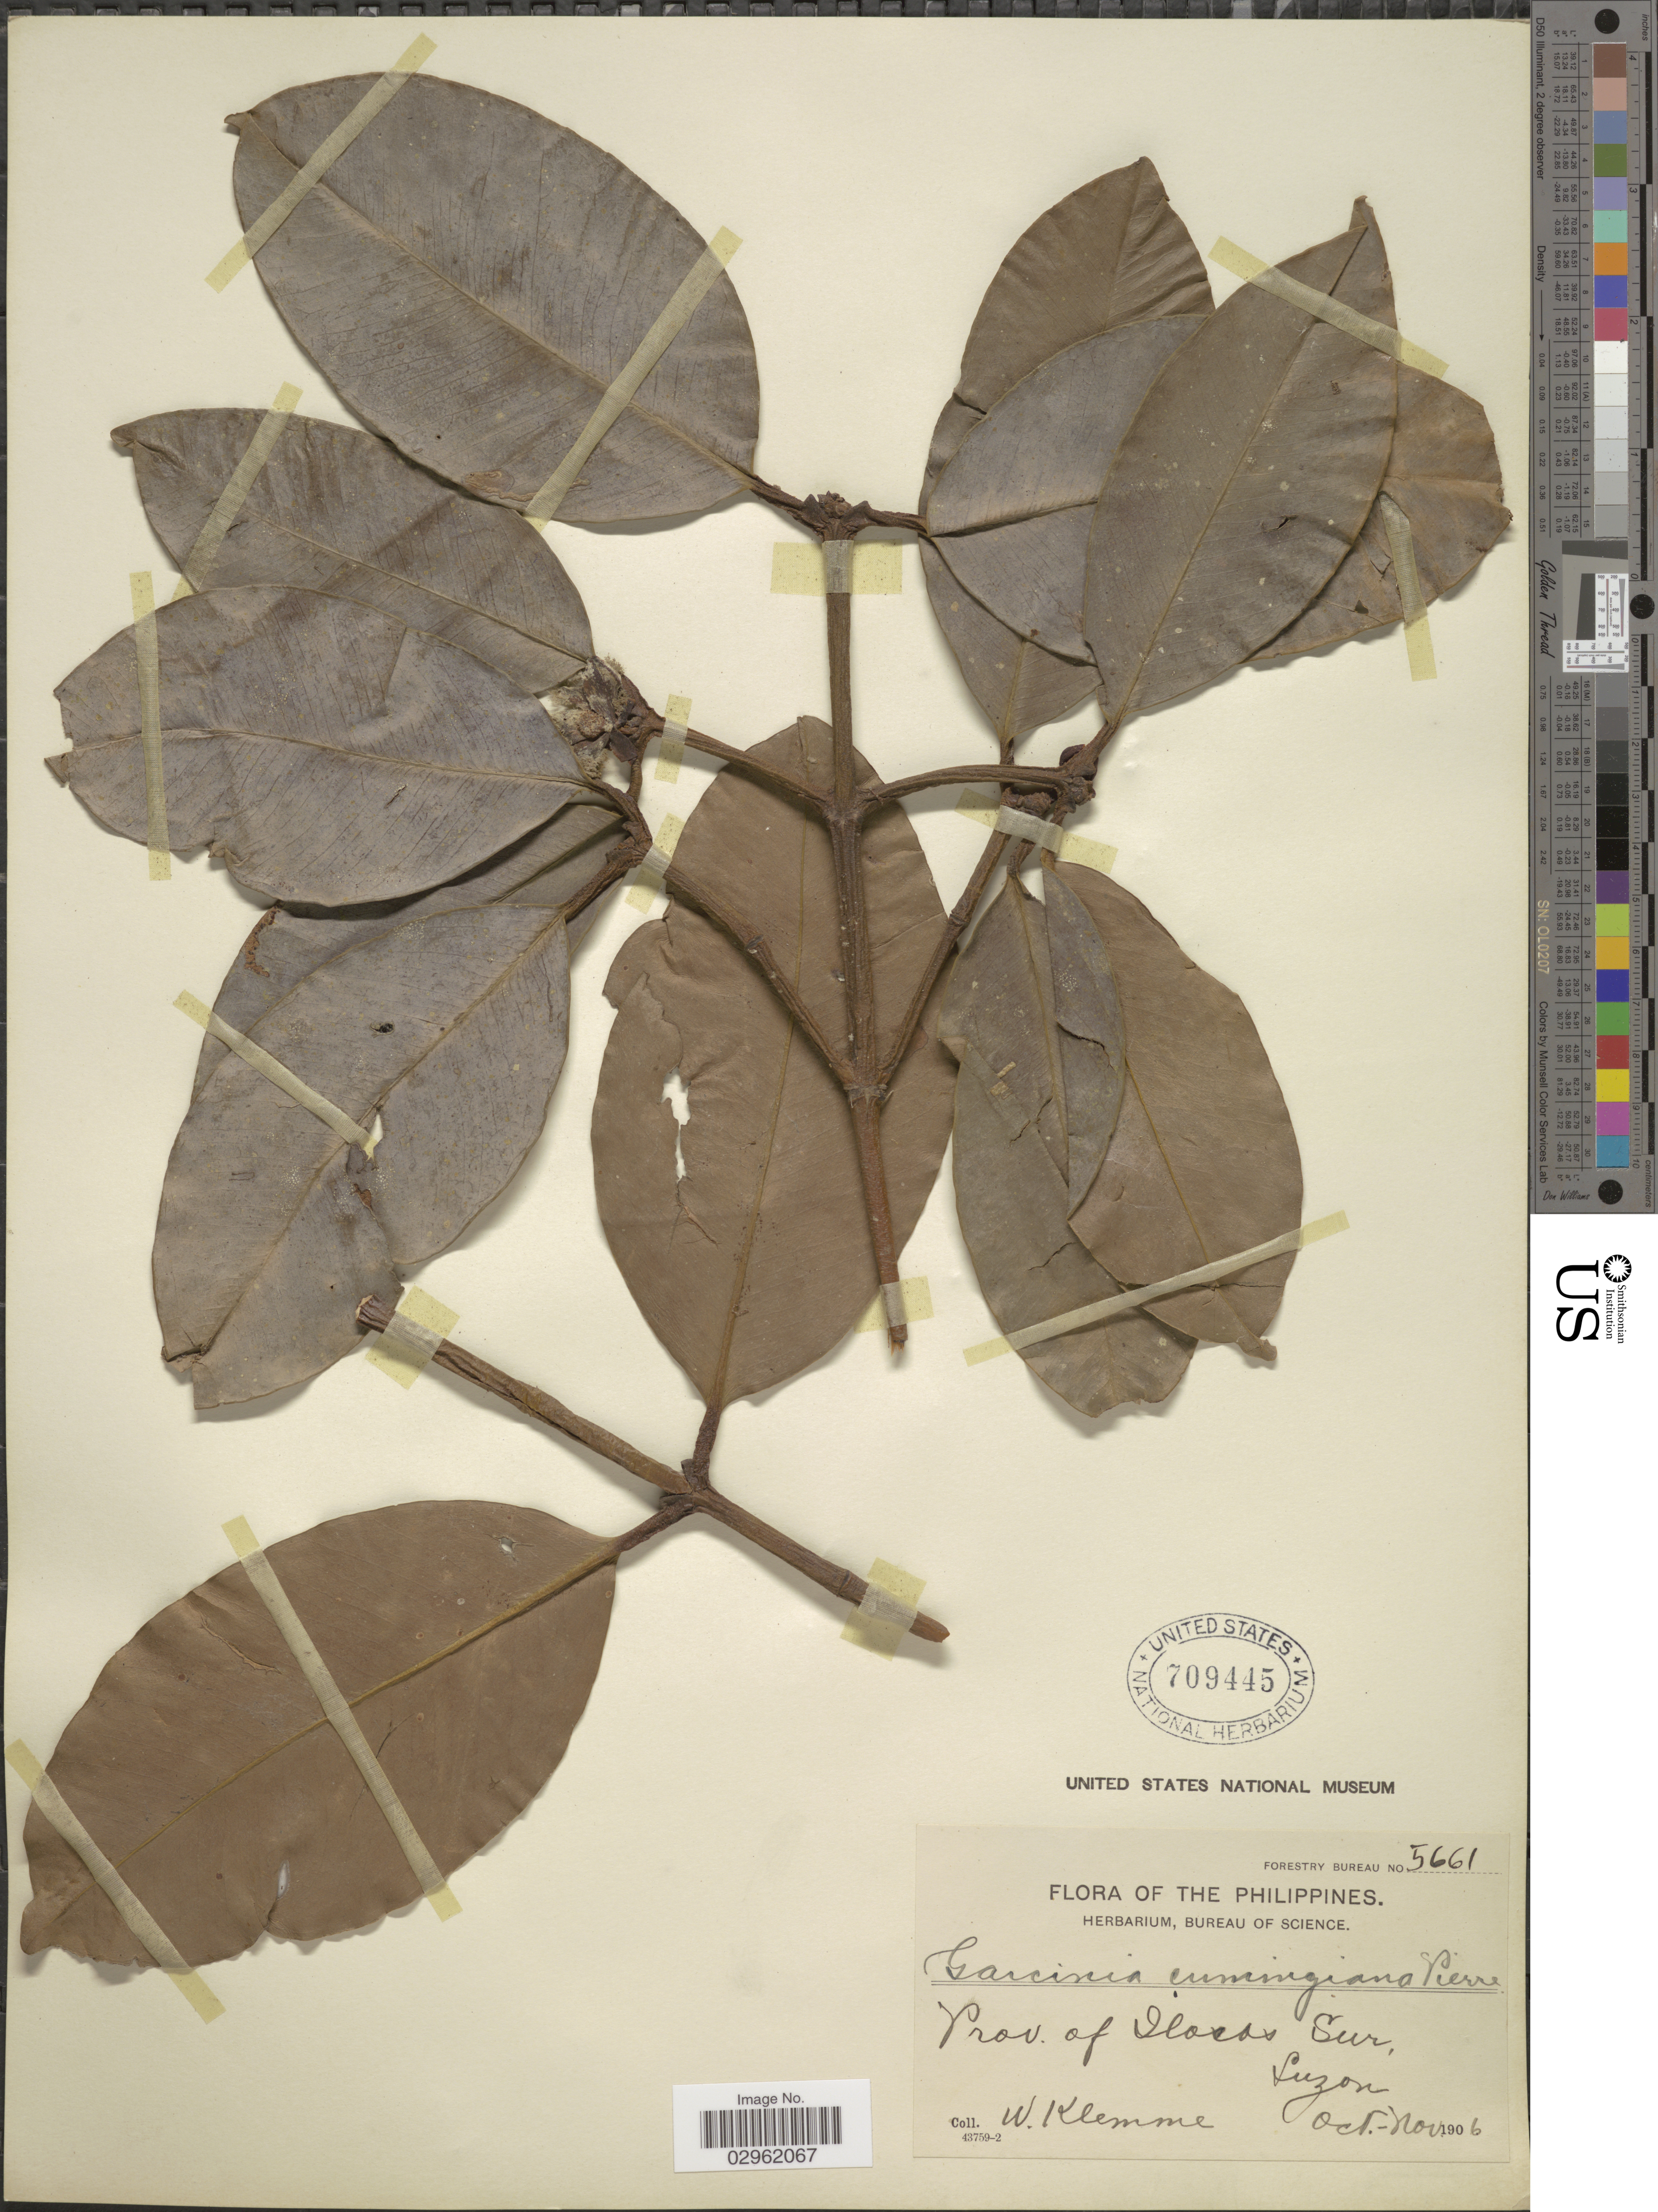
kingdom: Plantae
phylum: Tracheophyta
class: Magnoliopsida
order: Malpighiales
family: Clusiaceae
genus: Garcinia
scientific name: Garcinia cumingiana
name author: Pierre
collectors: W. Klemme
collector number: Forestry Bureau 5661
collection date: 1906-10/1906-11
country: Philippines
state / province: Ilocos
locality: Prov. of Ilocos Sur. Luzon.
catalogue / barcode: US 709445